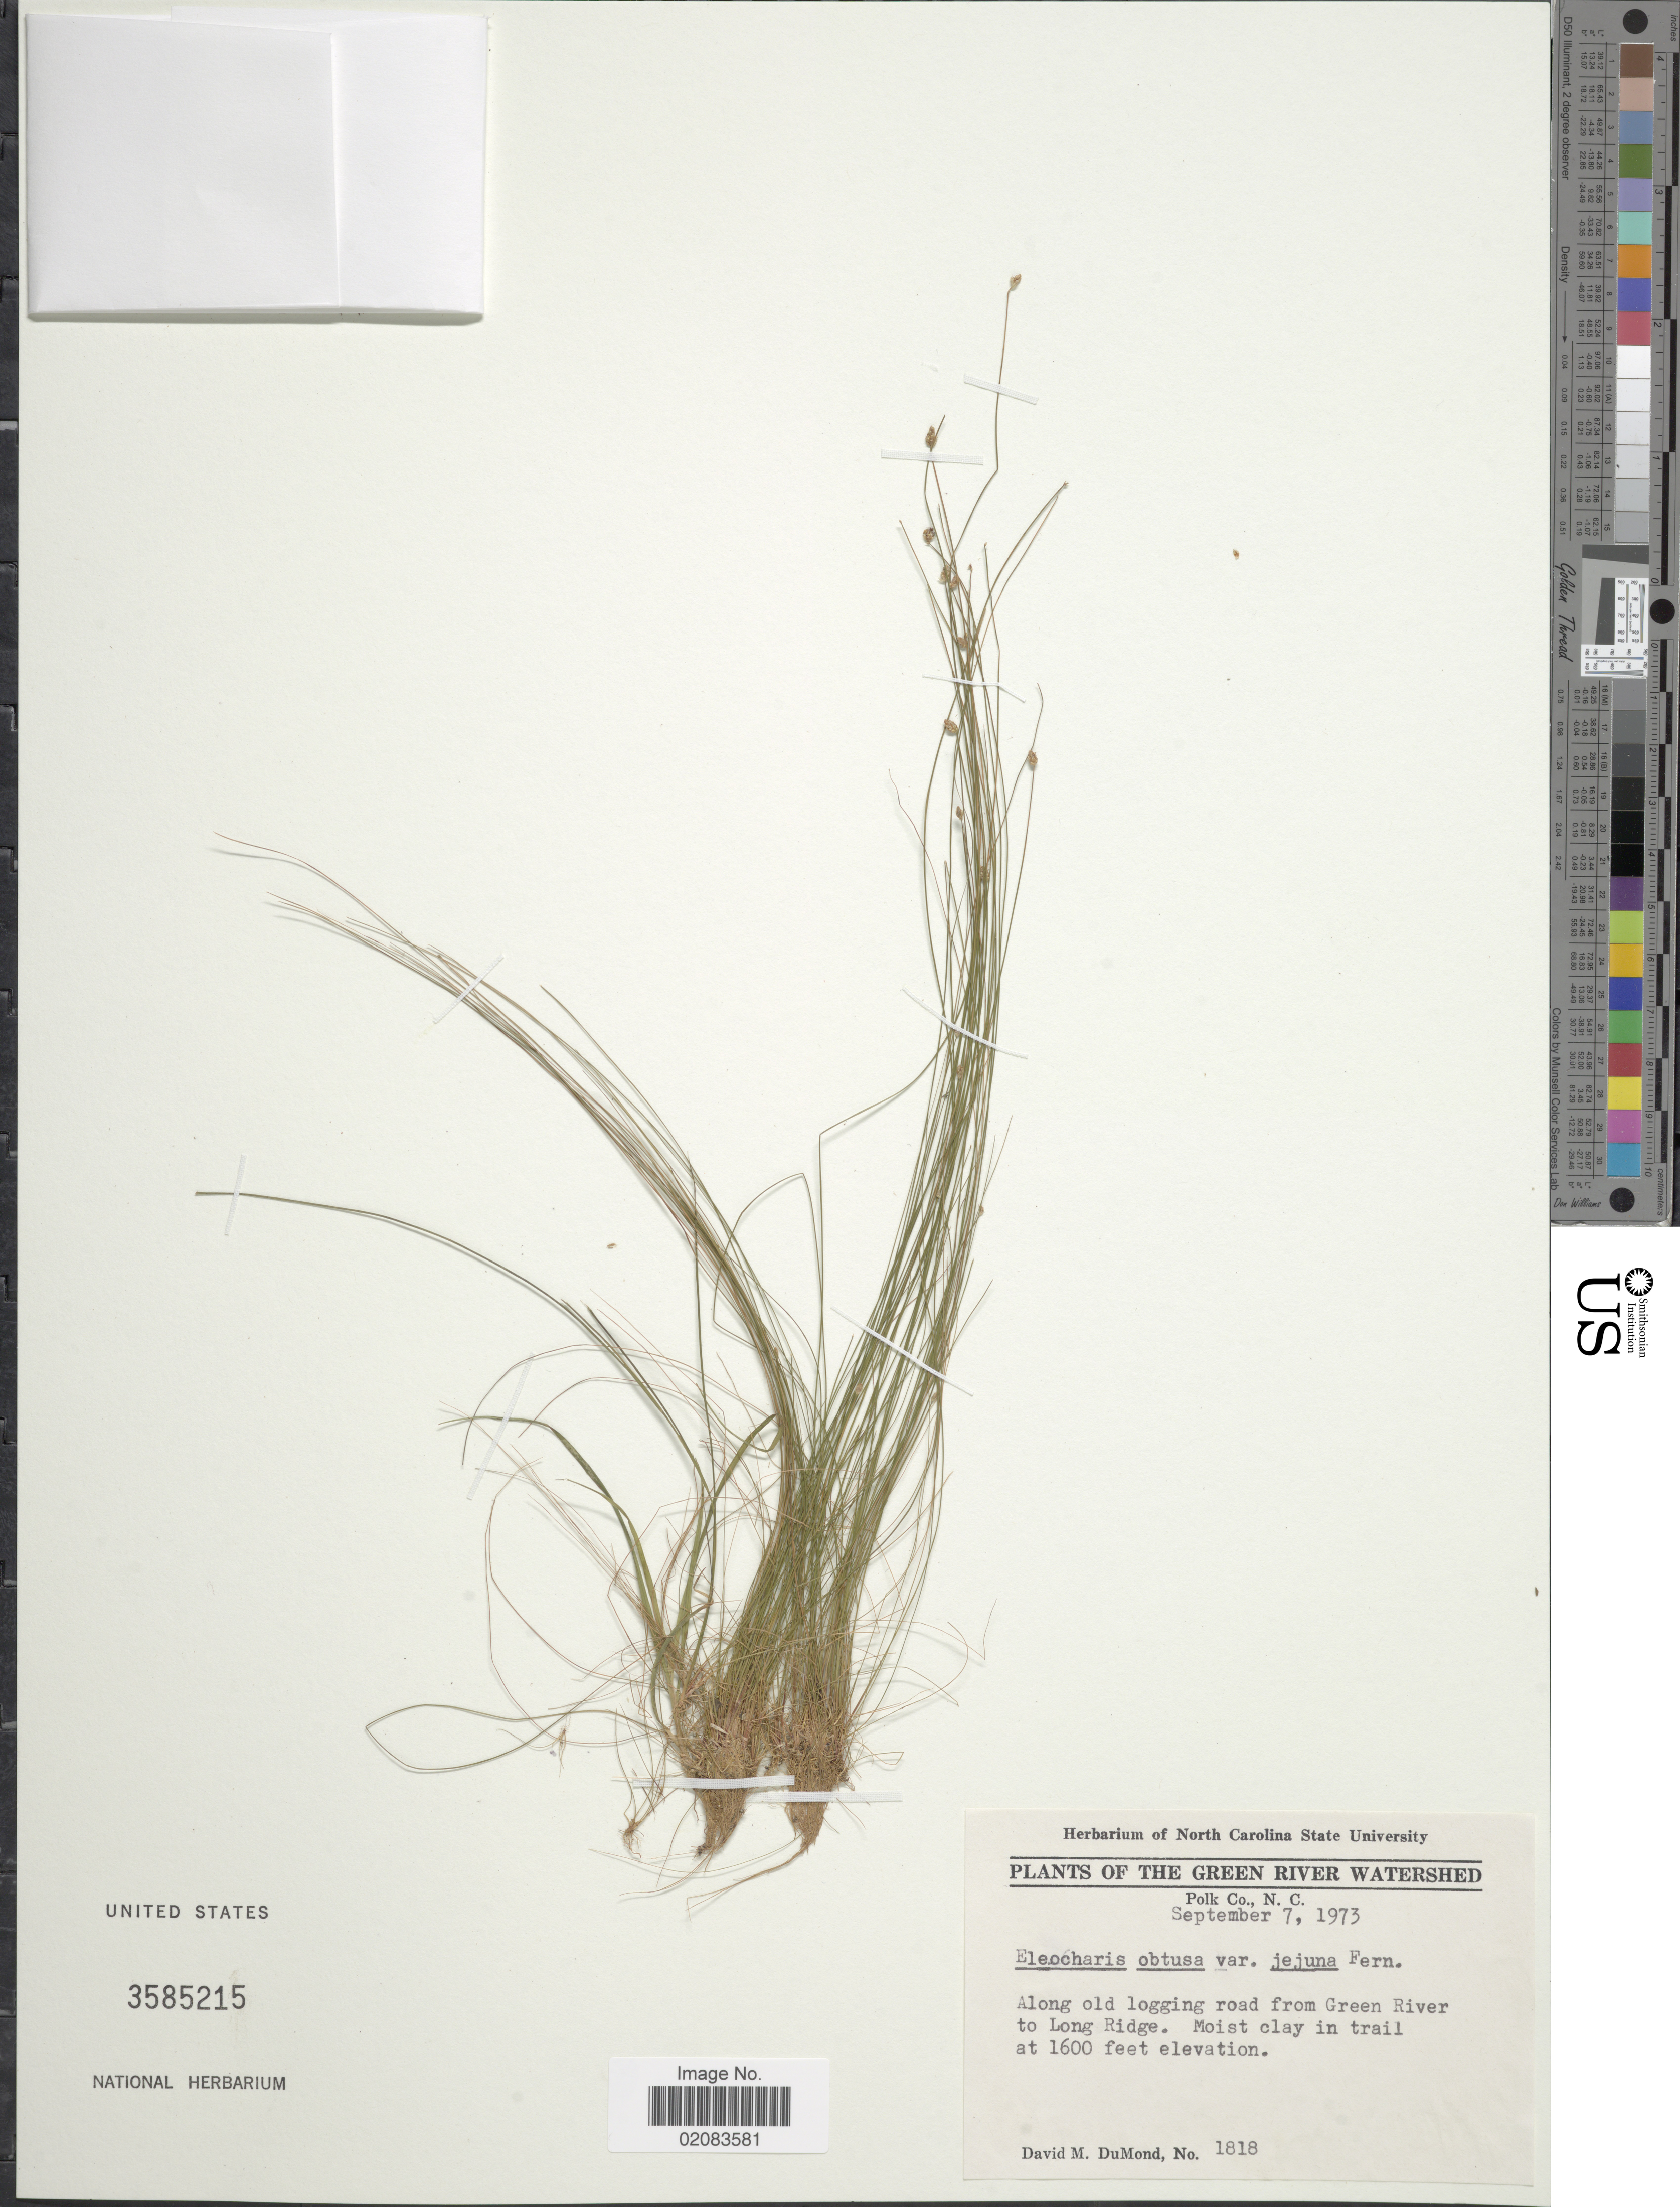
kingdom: Plantae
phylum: Tracheophyta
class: Liliopsida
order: Poales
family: Cyperaceae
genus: Eleocharis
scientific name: Eleocharis obtusa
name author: (Willd.) Schult.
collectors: D. DuMond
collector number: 1818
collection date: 1973-09-07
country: United States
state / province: North Carolina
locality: The Green River Watershed, Polk Co., along old logging road from Green River to Long Ridge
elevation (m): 488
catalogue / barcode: US 3585215